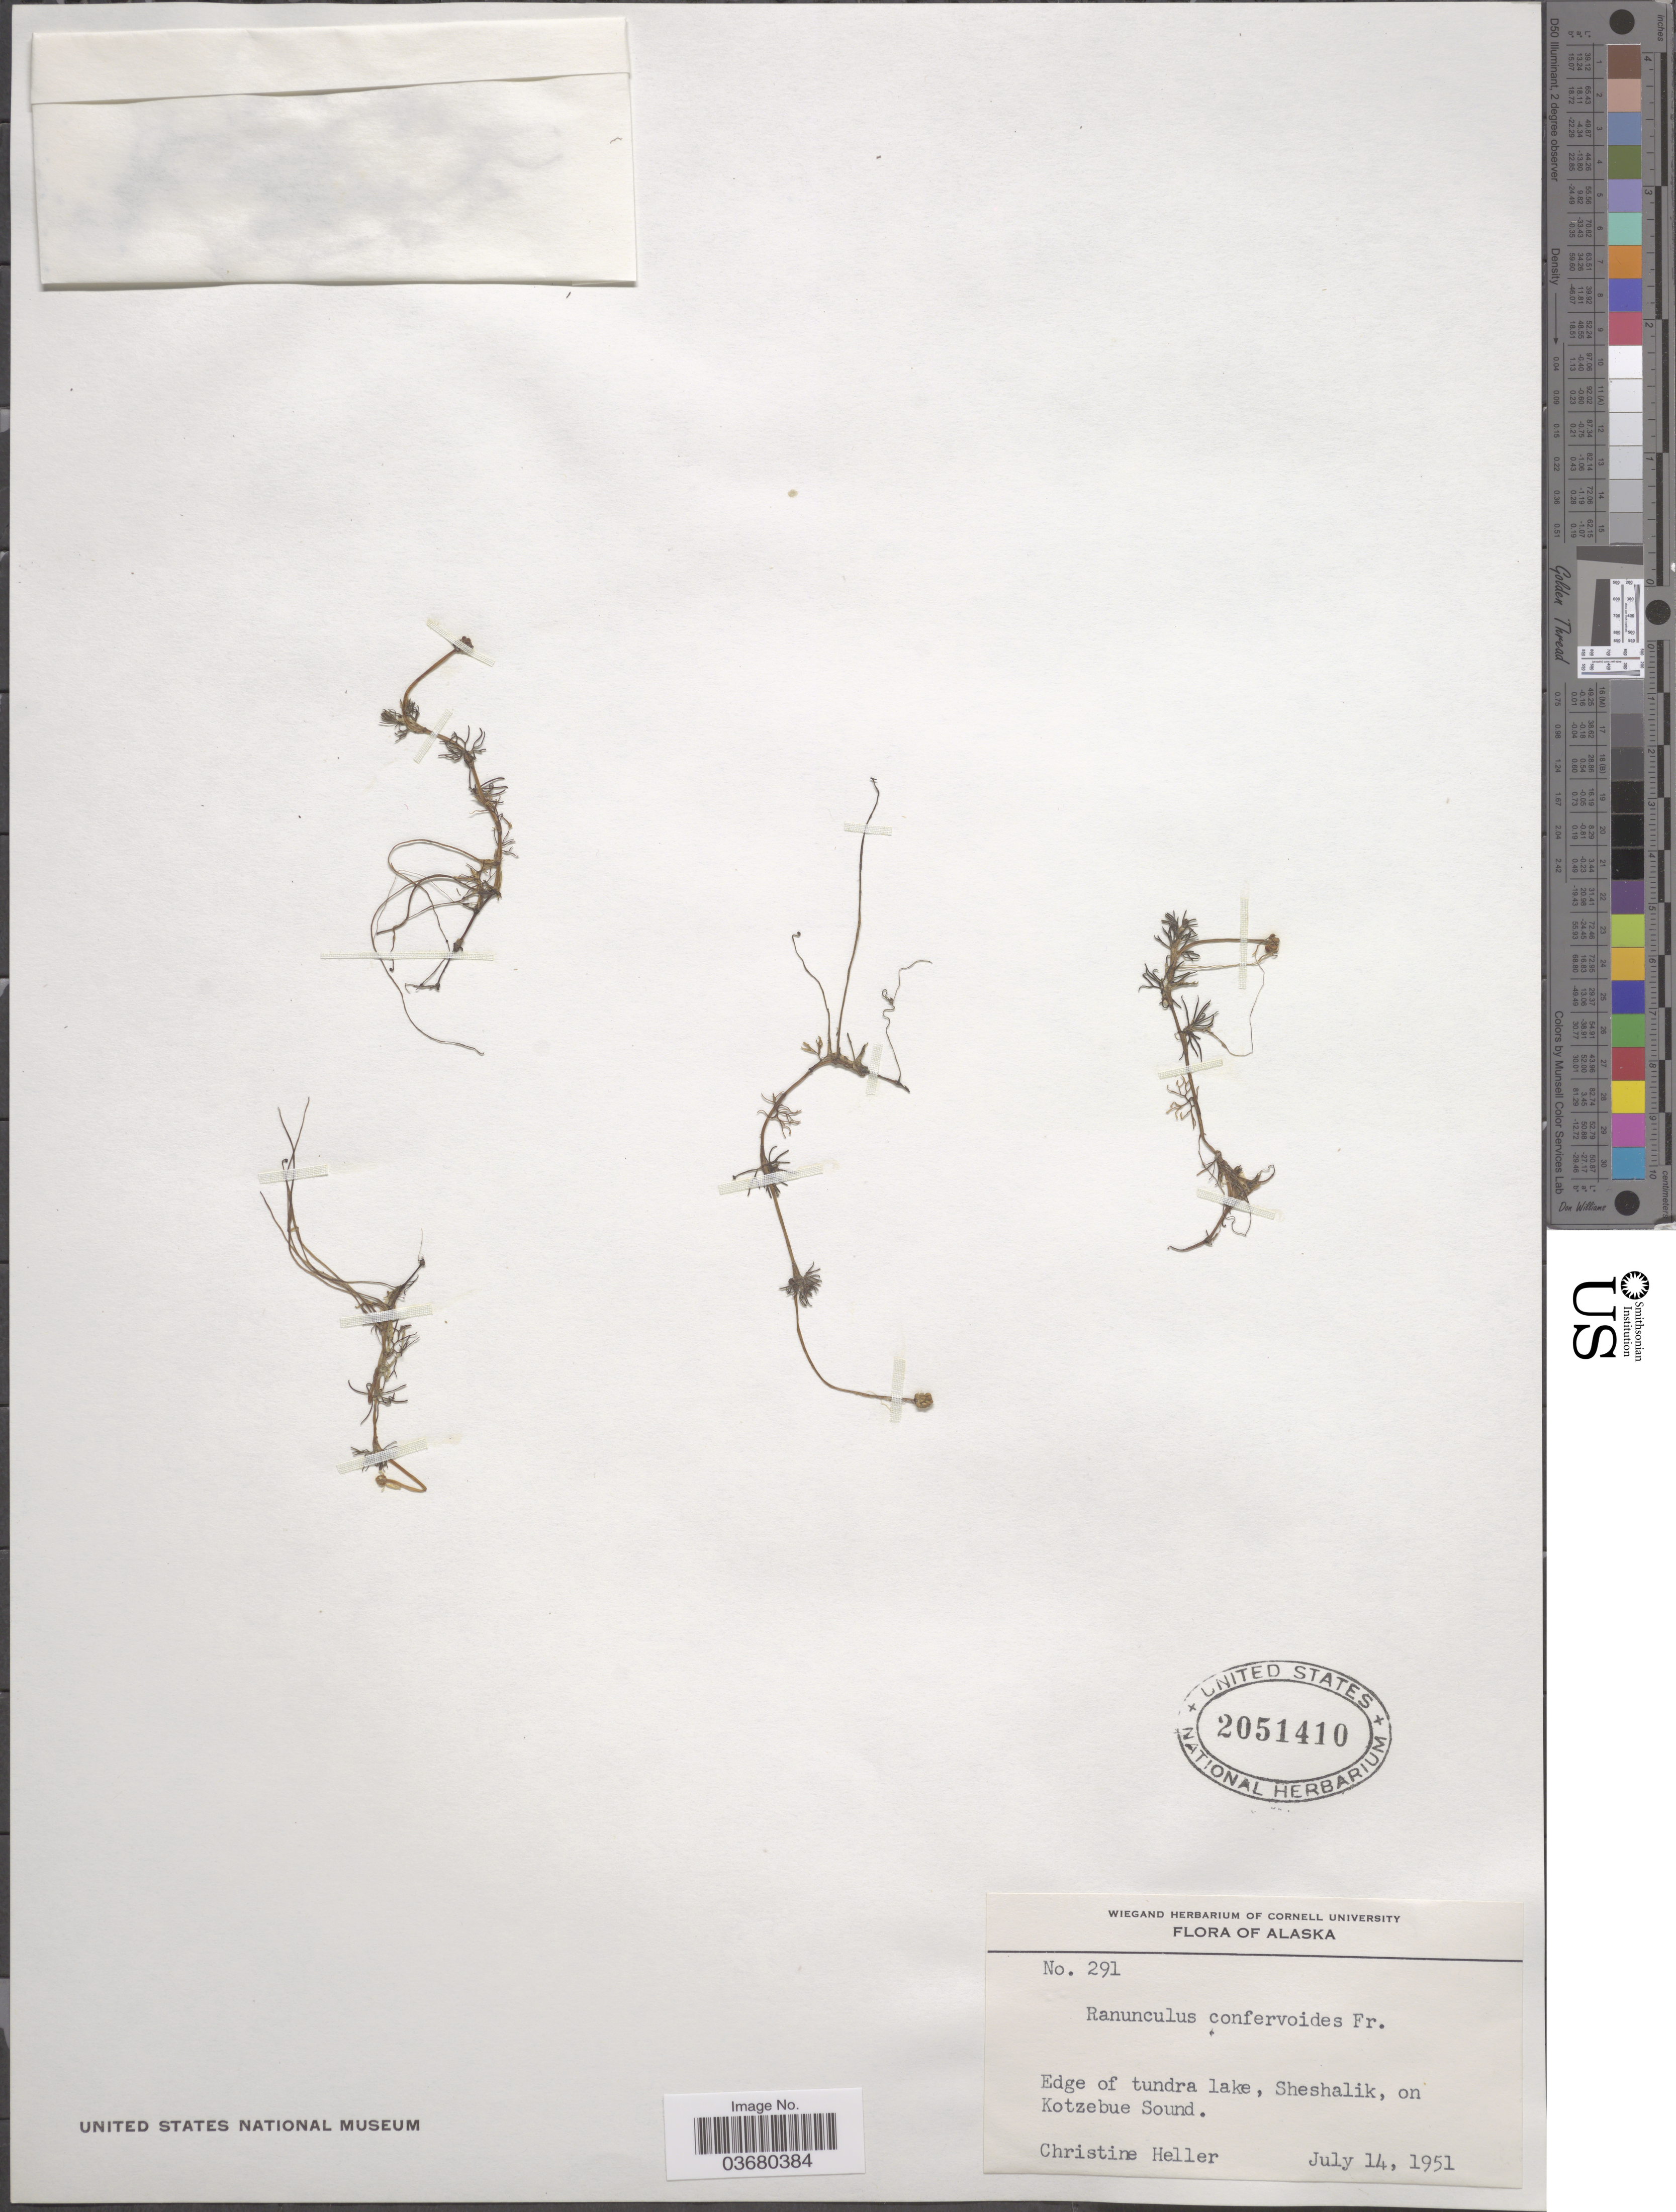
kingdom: Plantae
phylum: Tracheophyta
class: Magnoliopsida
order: Ranunculales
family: Ranunculaceae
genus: Ranunculus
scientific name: Ranunculus codyanus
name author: B. Boivin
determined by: Strong, Mark T., (BOT), Smithsonian Institution - National Museum of Natural History (UNITED STATES)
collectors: C. Heller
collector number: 291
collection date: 1951-07-14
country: United States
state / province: Alaska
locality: Edge of tundra lake, Sheshalik, on Kotzebue Sound.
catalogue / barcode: US 2051410